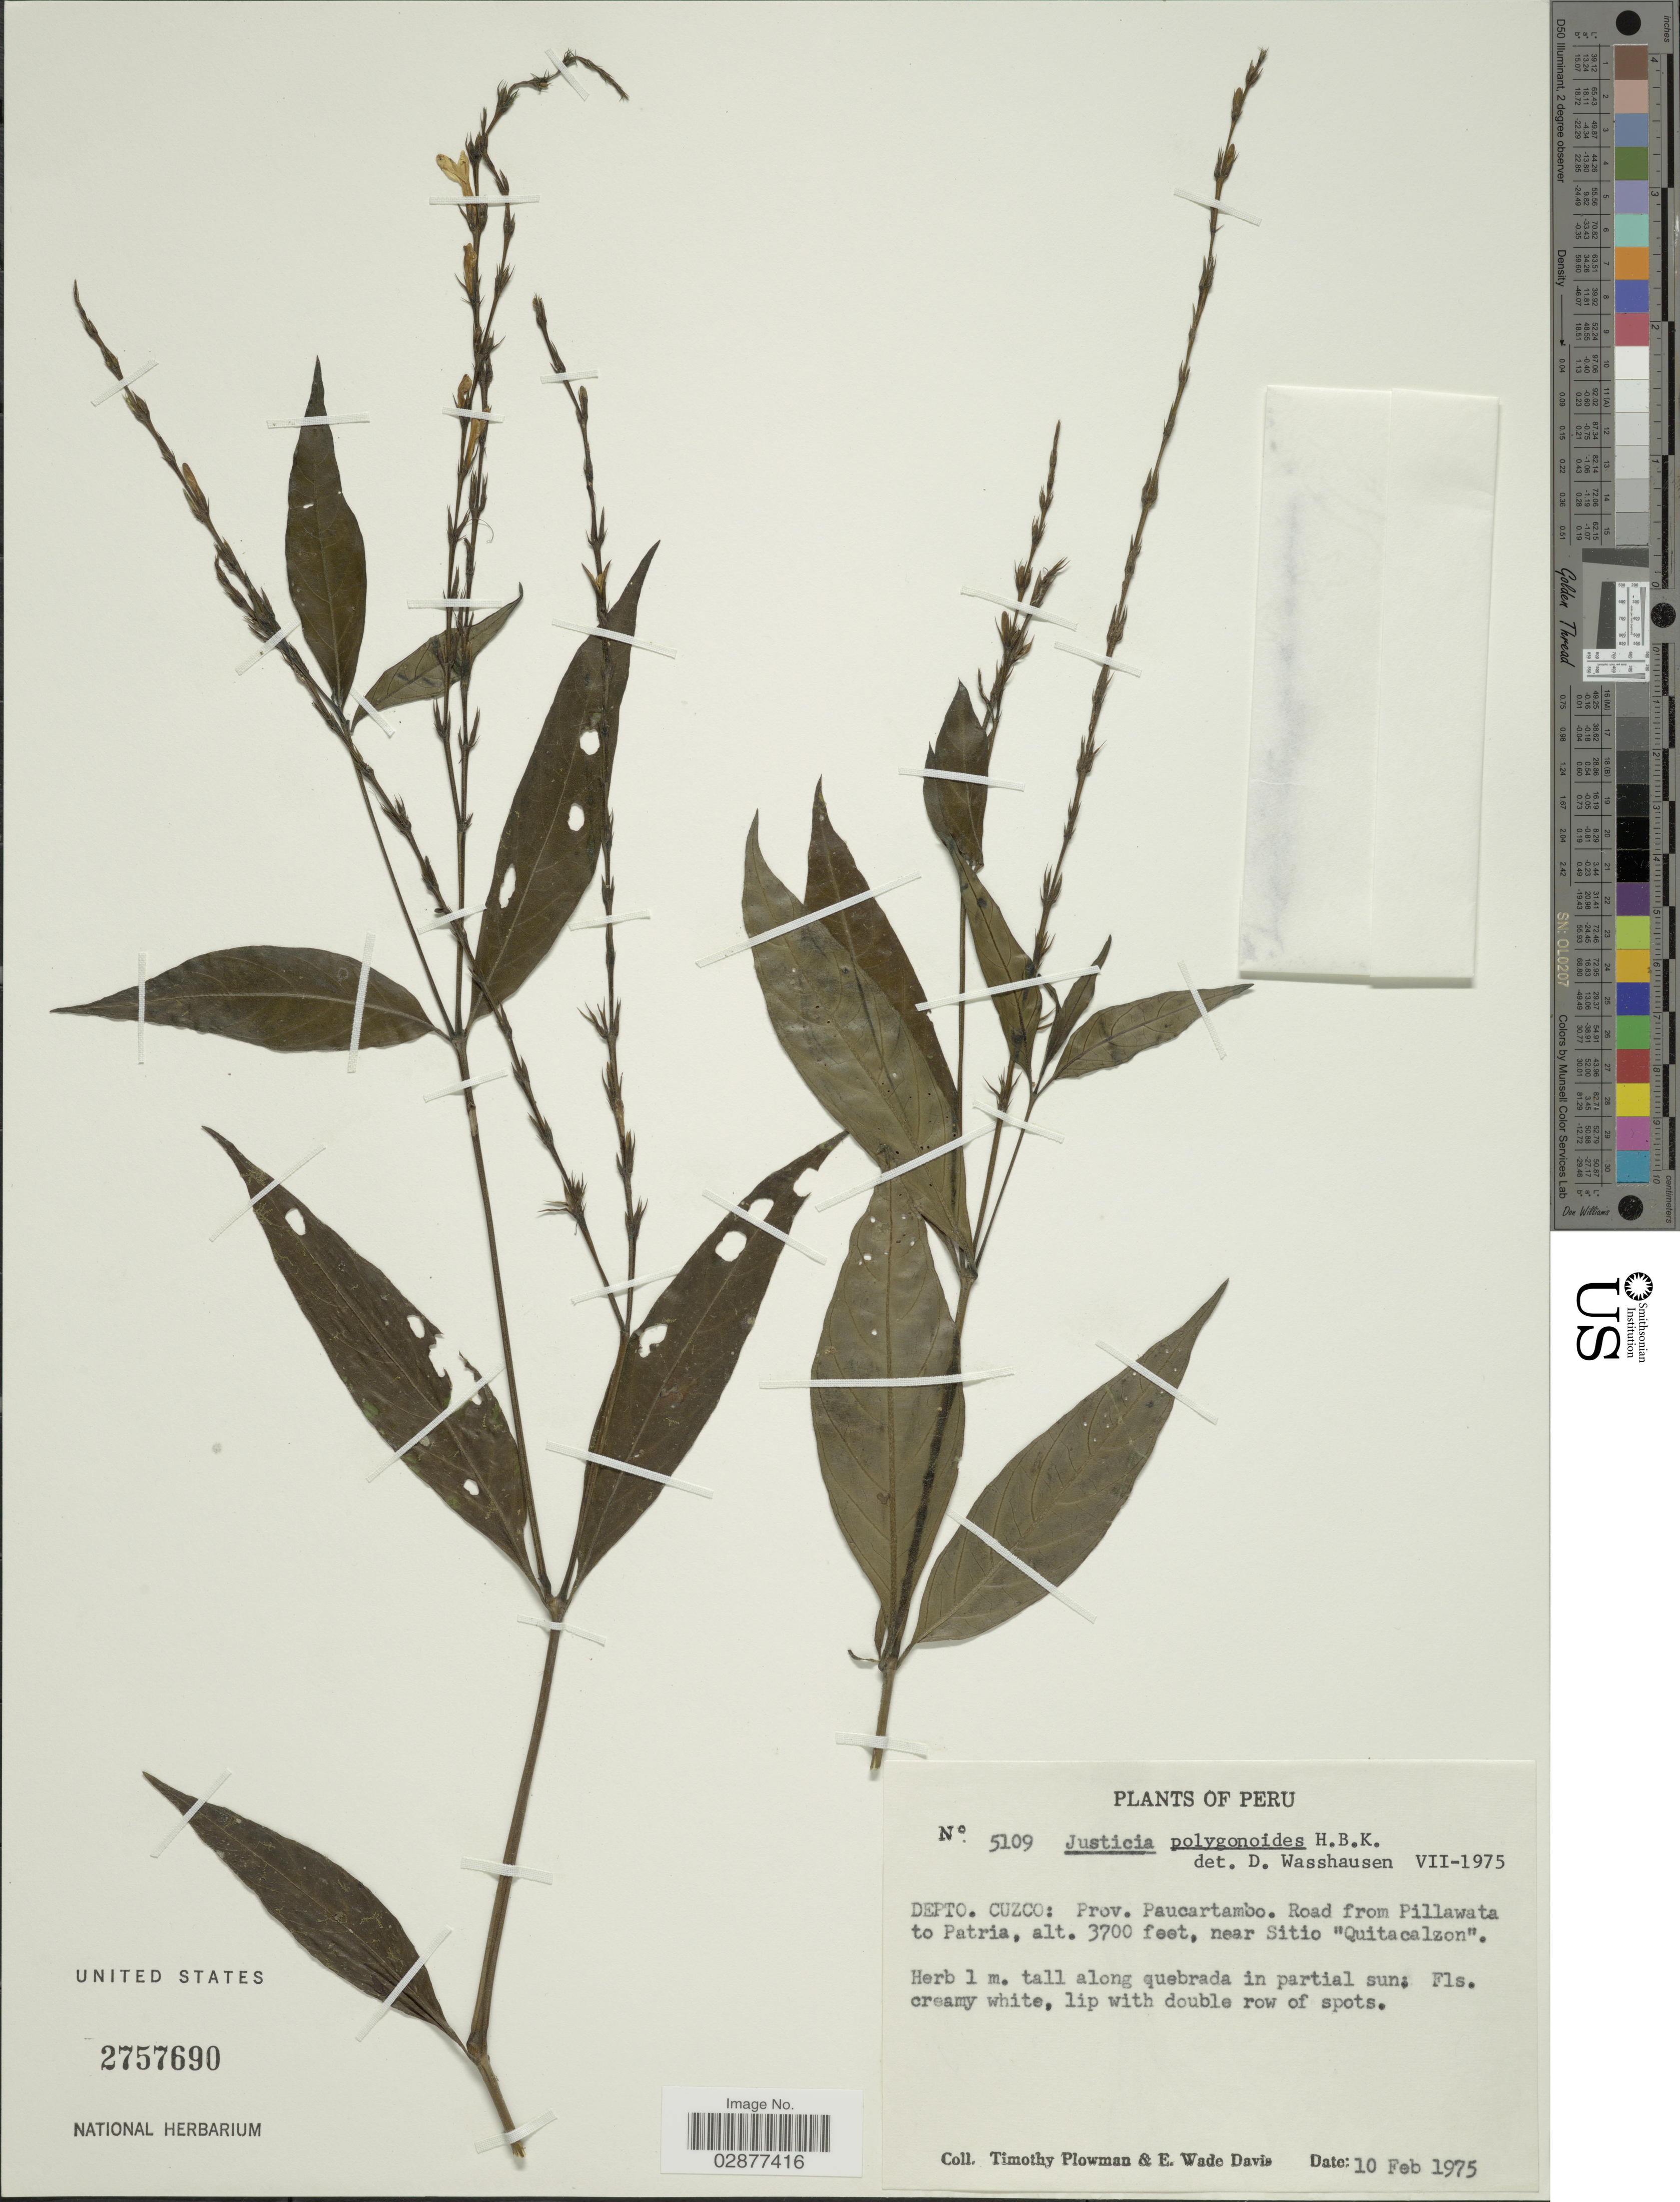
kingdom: Plantae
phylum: Tracheophyta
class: Magnoliopsida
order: Lamiales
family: Acanthaceae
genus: Justicia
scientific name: Justicia boliviana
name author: Rusby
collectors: T. Plowman & E. W. Davis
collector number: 5109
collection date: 1975-02-10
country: Peru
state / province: Cusco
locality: Depto. Cuzco: Prov. Paucartambo. Road from Pillawata to Patria, near Sitio "Quitacalzon".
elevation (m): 1128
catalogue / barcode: US 2757690